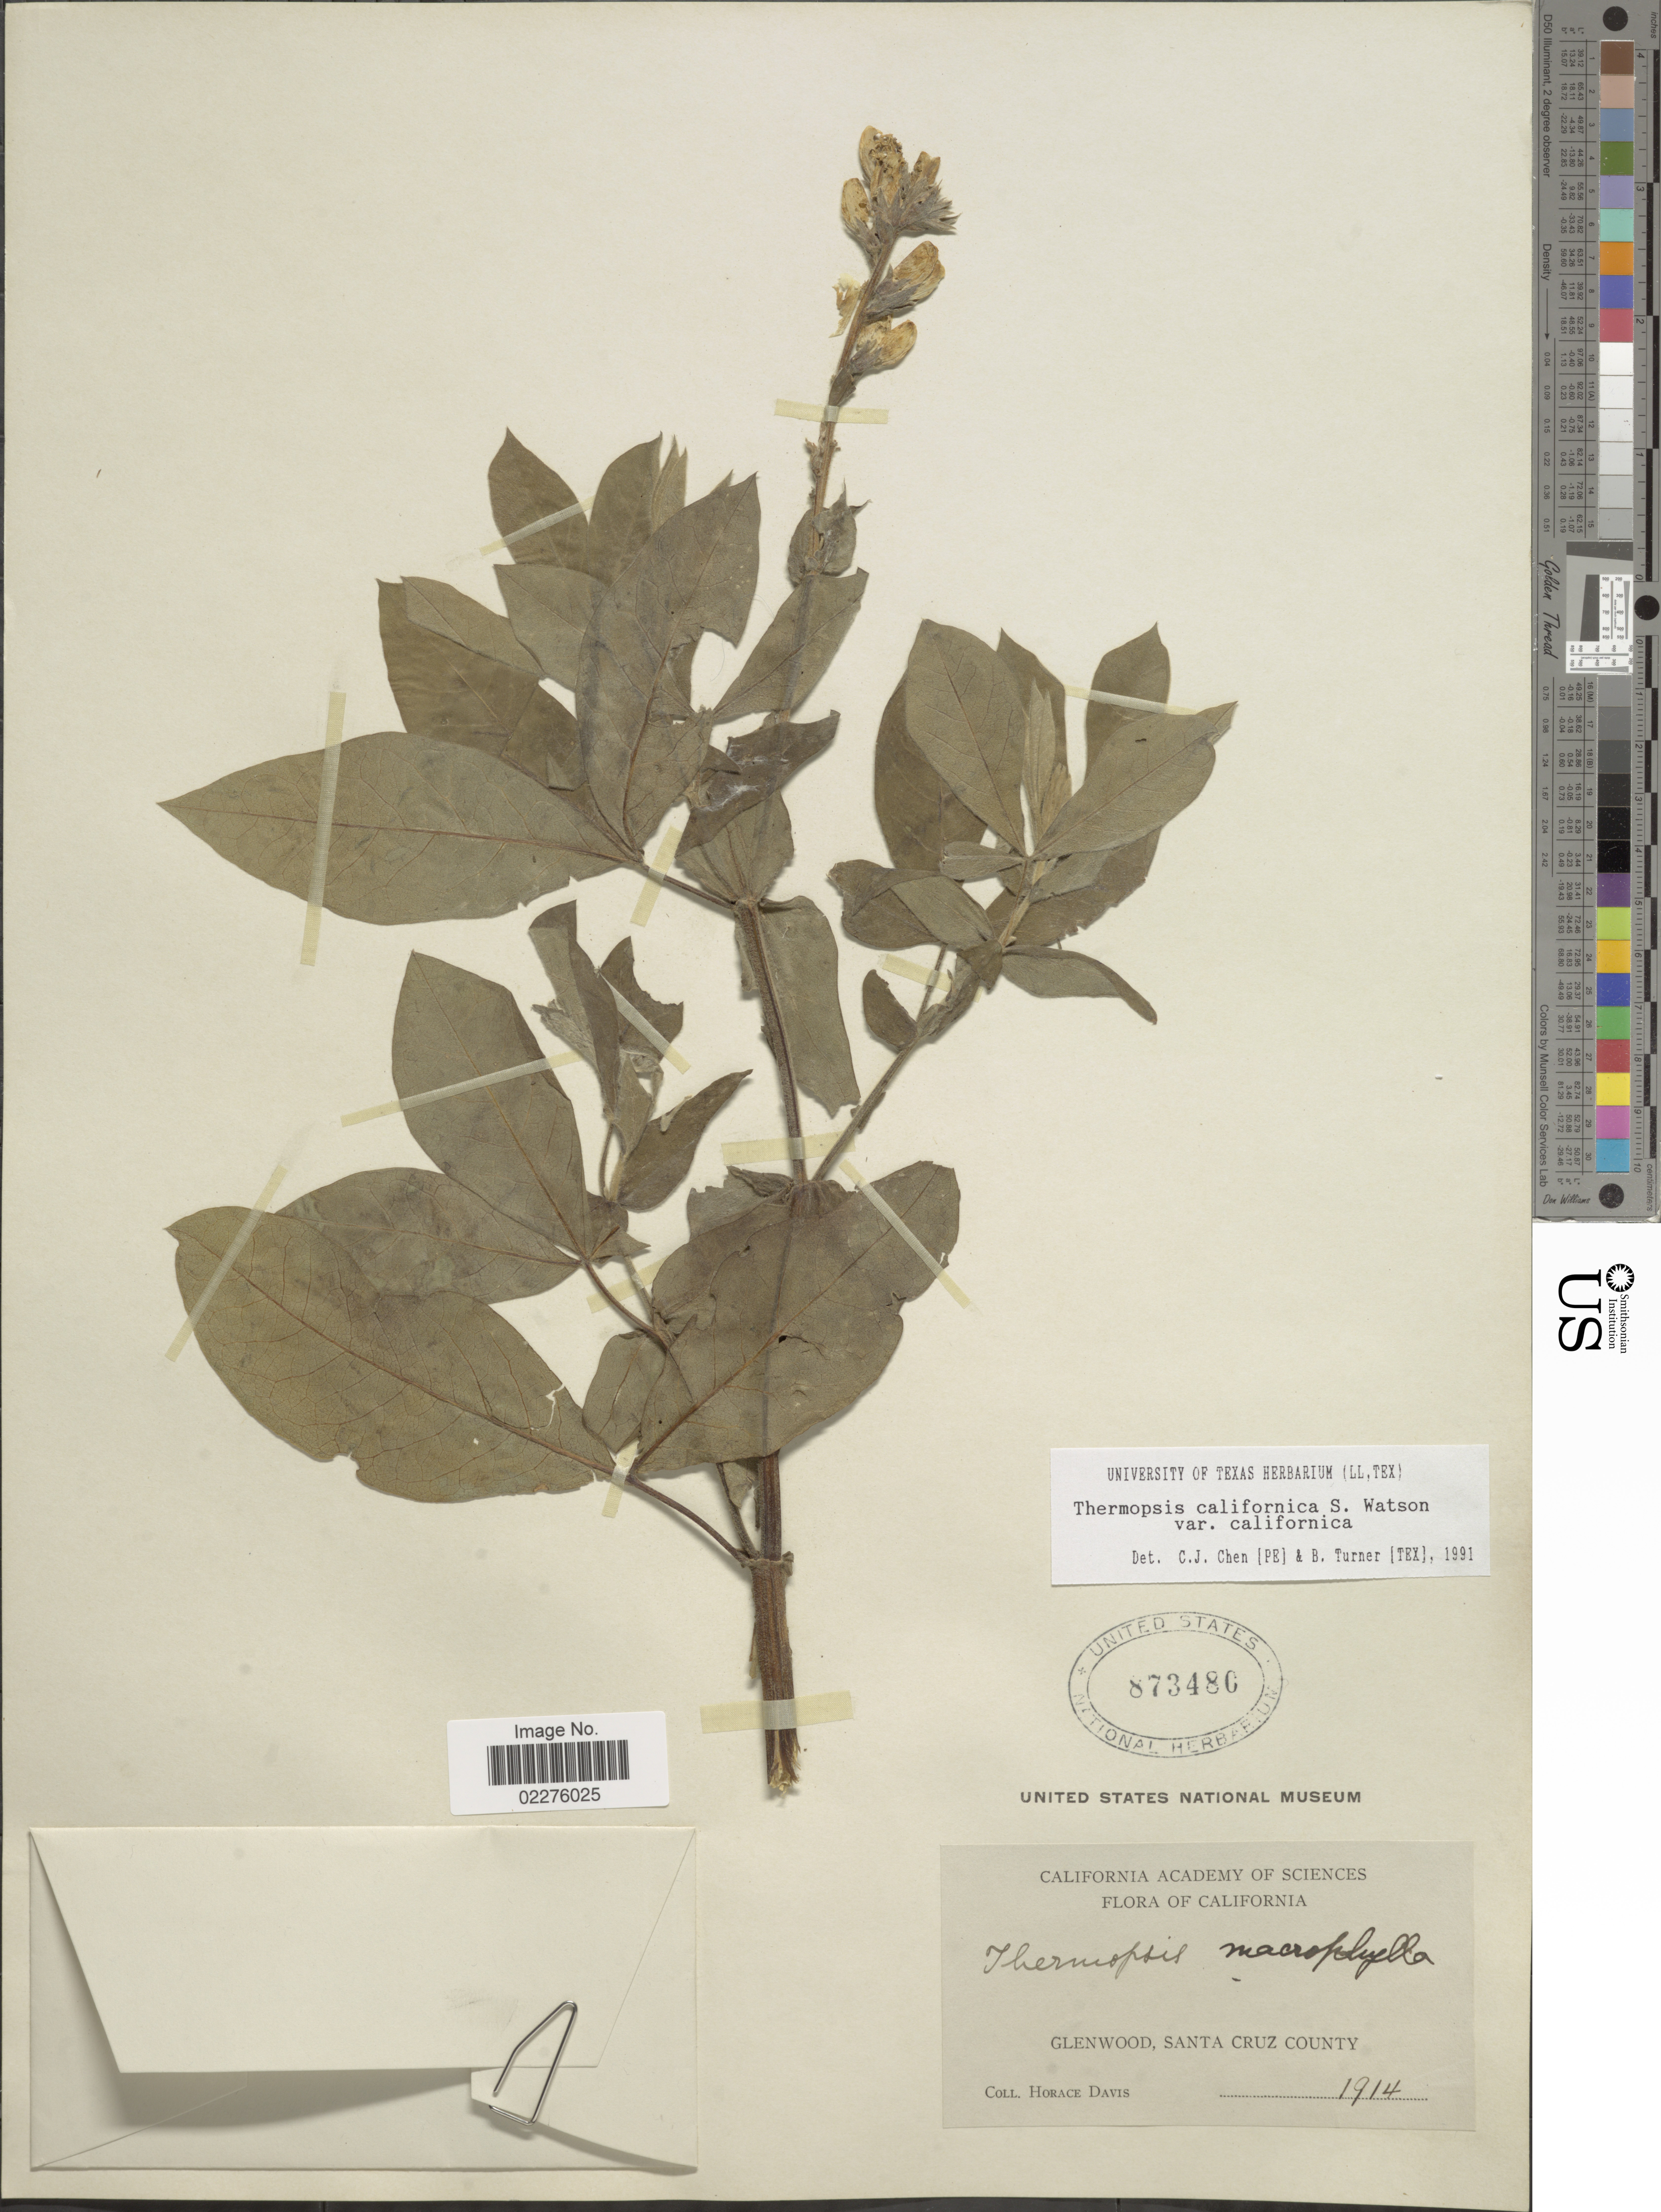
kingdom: Plantae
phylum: Tracheophyta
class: Magnoliopsida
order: Fabales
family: Fabaceae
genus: Thermopsis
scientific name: Thermopsis californica var. californica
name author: S. Watson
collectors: H. Davis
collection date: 1914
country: United States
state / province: California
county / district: Santa Cruz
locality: Glenwood, Santa Cruz County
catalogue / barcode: US 873480